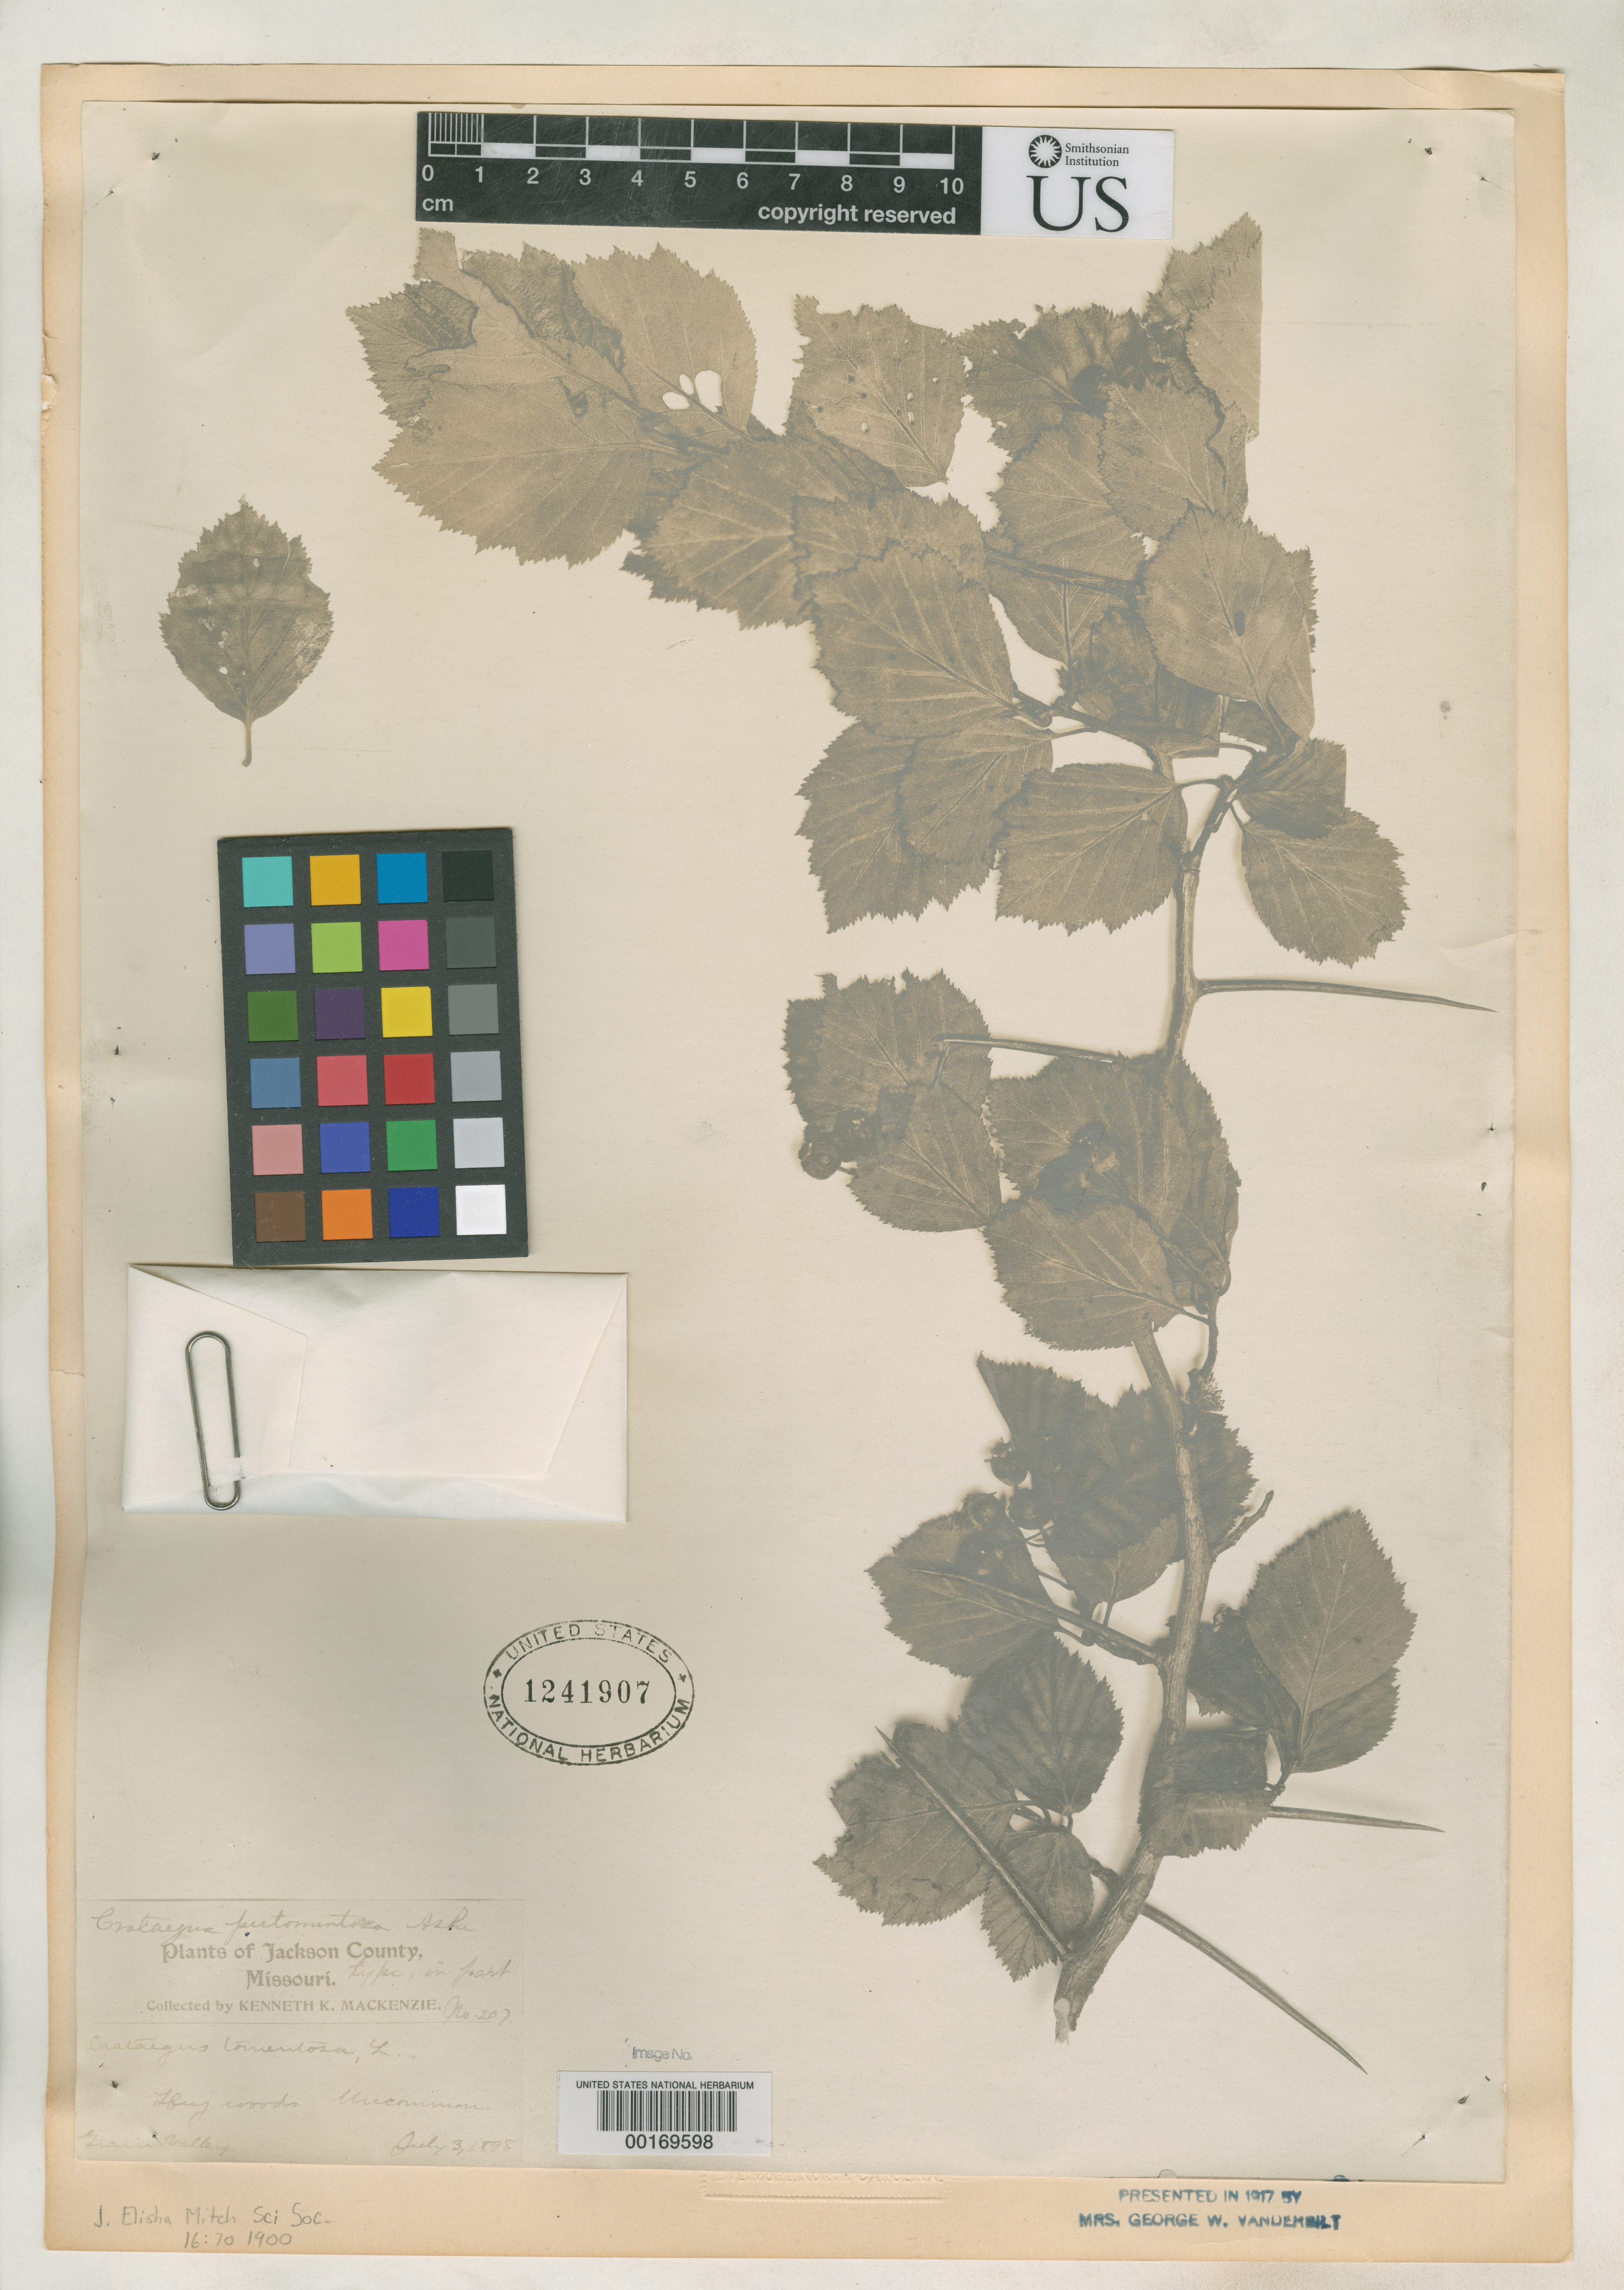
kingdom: Plantae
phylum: Tracheophyta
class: Magnoliopsida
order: Rosales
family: Rosaceae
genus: Crataegus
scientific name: Crataegus pertomentosa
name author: Ashe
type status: Type Fragment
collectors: K. K. Mackenzie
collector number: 207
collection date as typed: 03 Jul 1898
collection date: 1898-07-03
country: United States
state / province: Missouri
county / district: Jackson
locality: Grain Valley.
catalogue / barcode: US 1241907